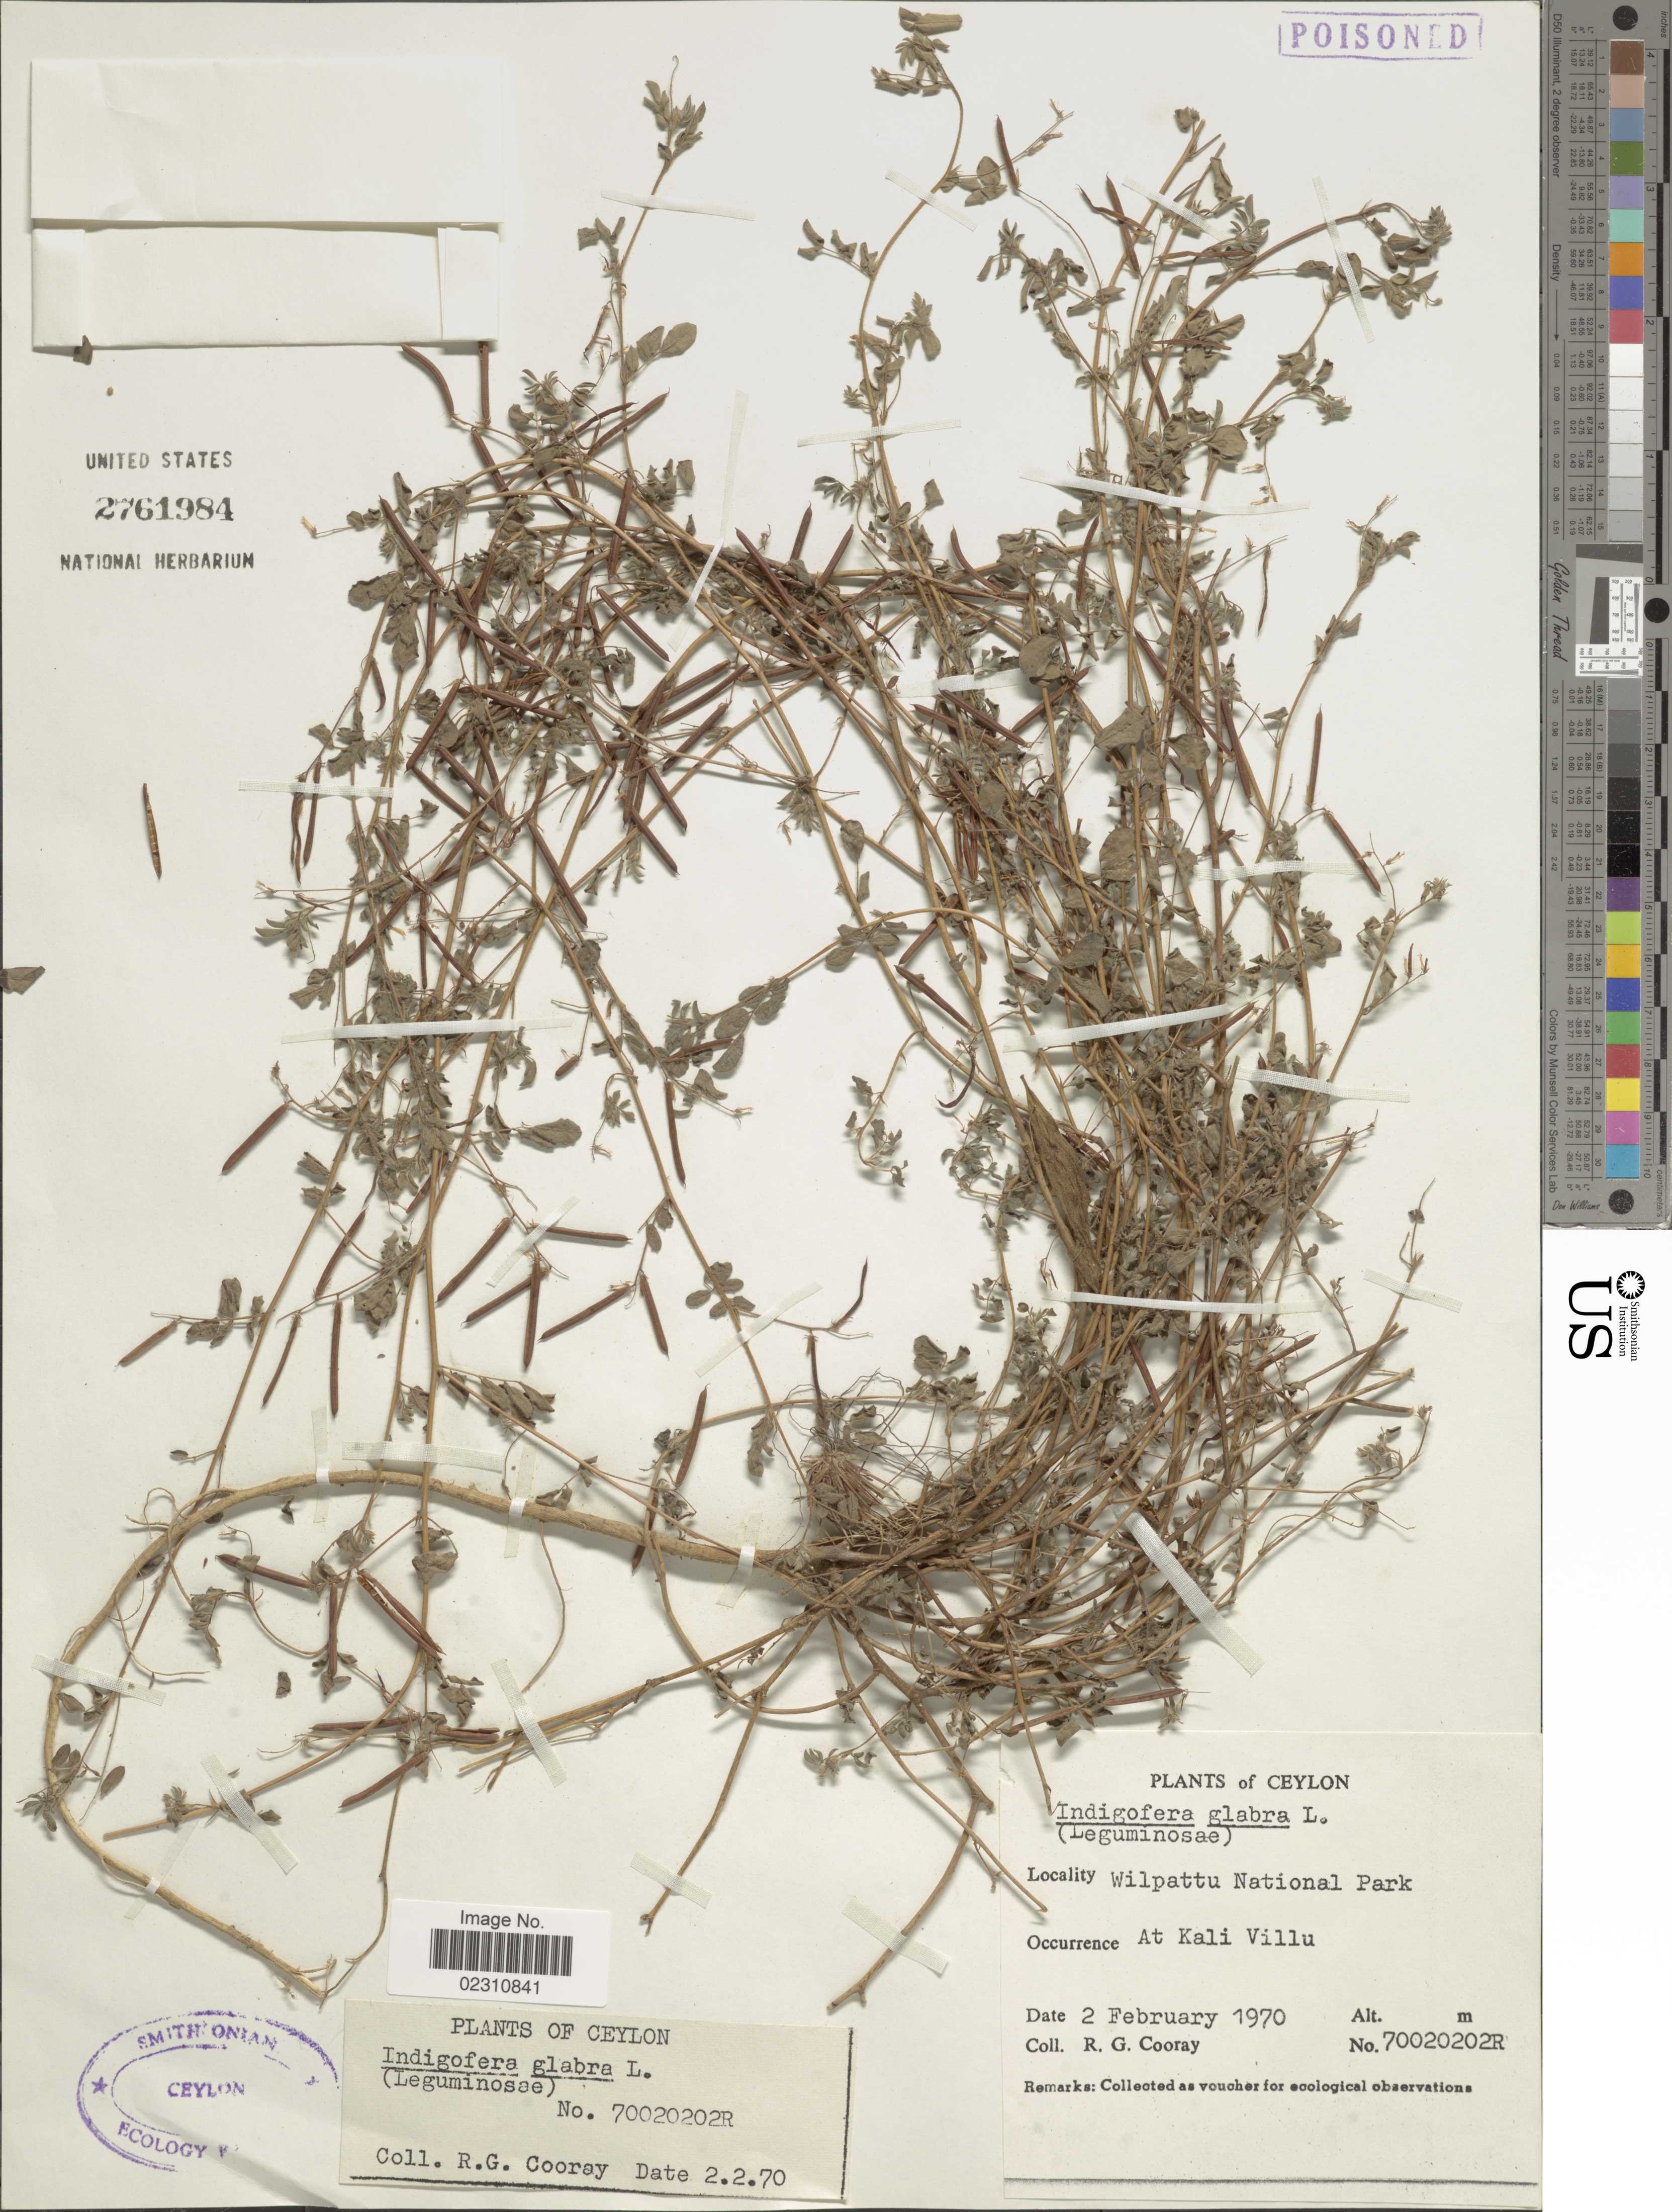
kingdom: Plantae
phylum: Tracheophyta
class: Magnoliopsida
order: Fabales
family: Fabaceae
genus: Indigofera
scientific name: Indigofera glabra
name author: S.S. Chien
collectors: R. Cooray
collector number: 70020202R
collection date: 1970-02-02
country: Sri Lanka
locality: Ceylon, Wilpattu National Park, At Kali Villu.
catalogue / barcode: US 2761984